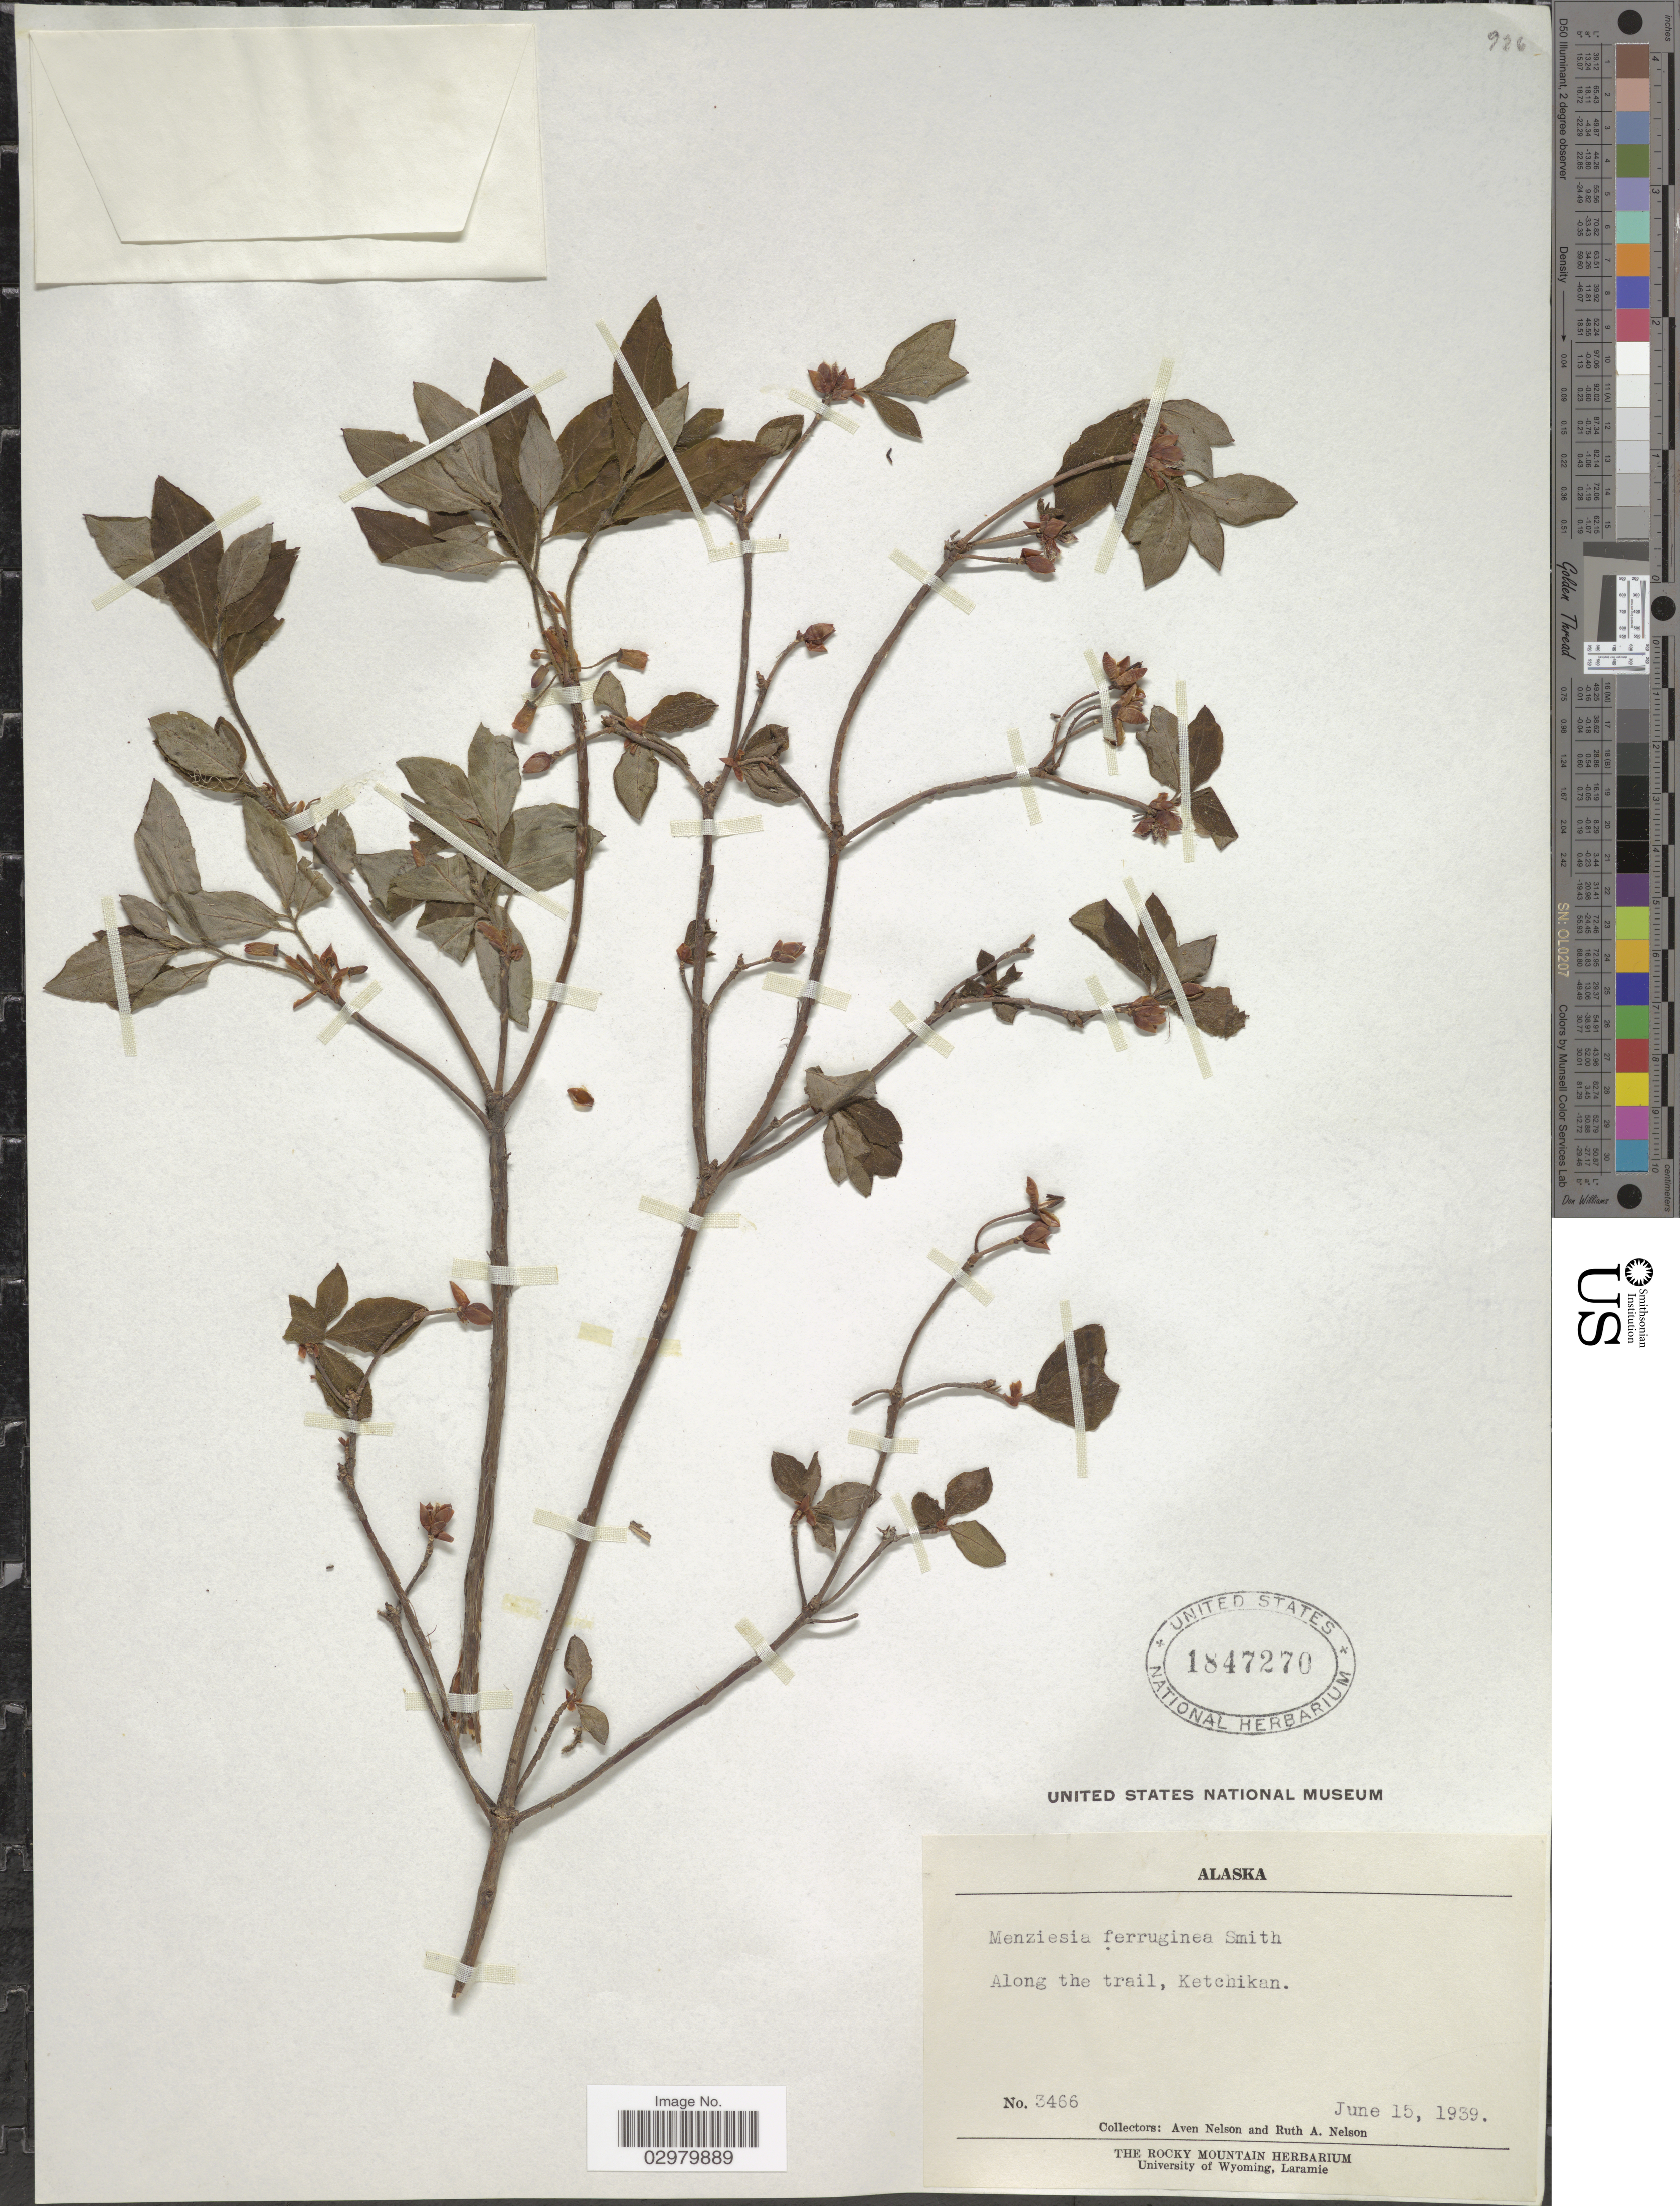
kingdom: Plantae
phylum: Tracheophyta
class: Magnoliopsida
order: Ericales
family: Ericaceae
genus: Menziesia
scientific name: Menziesia ferruginea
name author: Sm.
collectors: A. Nelson & R. A. Nelson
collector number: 3466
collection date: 1939-06-15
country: United States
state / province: Alaska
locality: Along the trail, Ketchikan.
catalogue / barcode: US 1847270